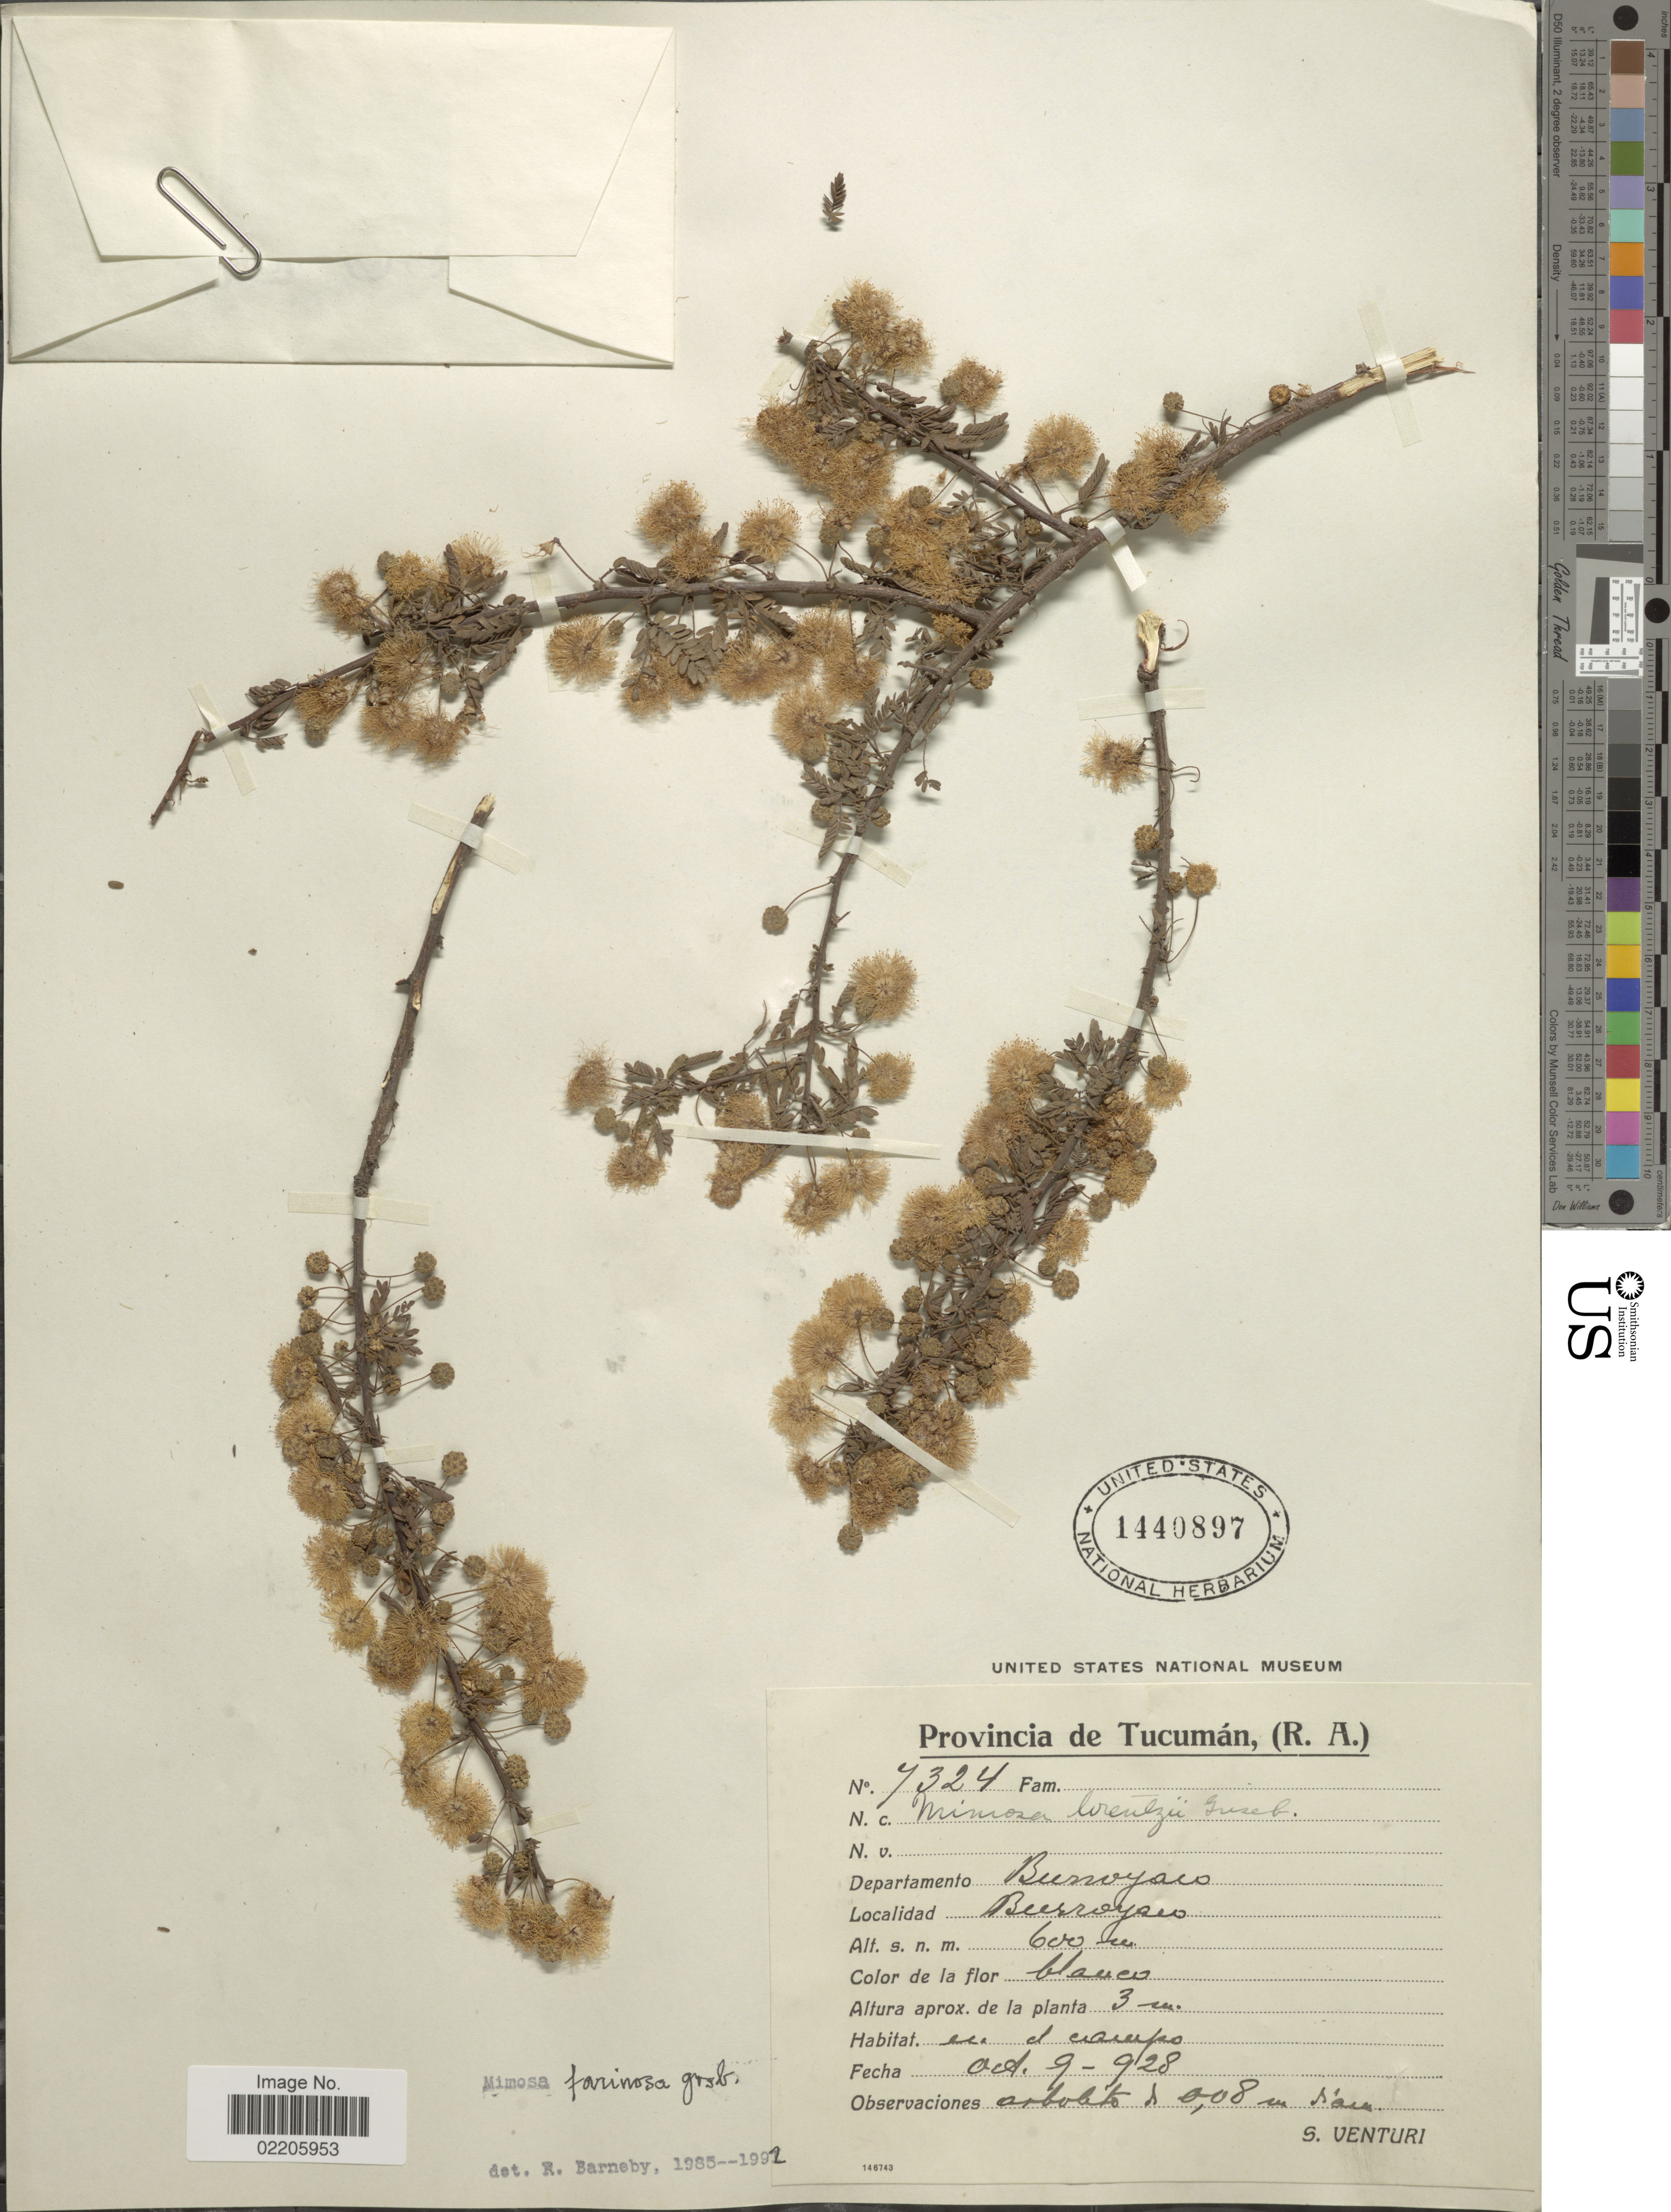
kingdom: Plantae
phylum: Tracheophyta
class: Magnoliopsida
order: Fabales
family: Fabaceae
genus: Mimosa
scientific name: Mimosa farinosa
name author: Griseb.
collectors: S. Venturi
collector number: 7324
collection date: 1928-10-09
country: Argentina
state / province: Tucuman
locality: Provincia de Tucuman, (R.A.). Departamento Burruyacu. Burruyacu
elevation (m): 600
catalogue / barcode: US 1440897